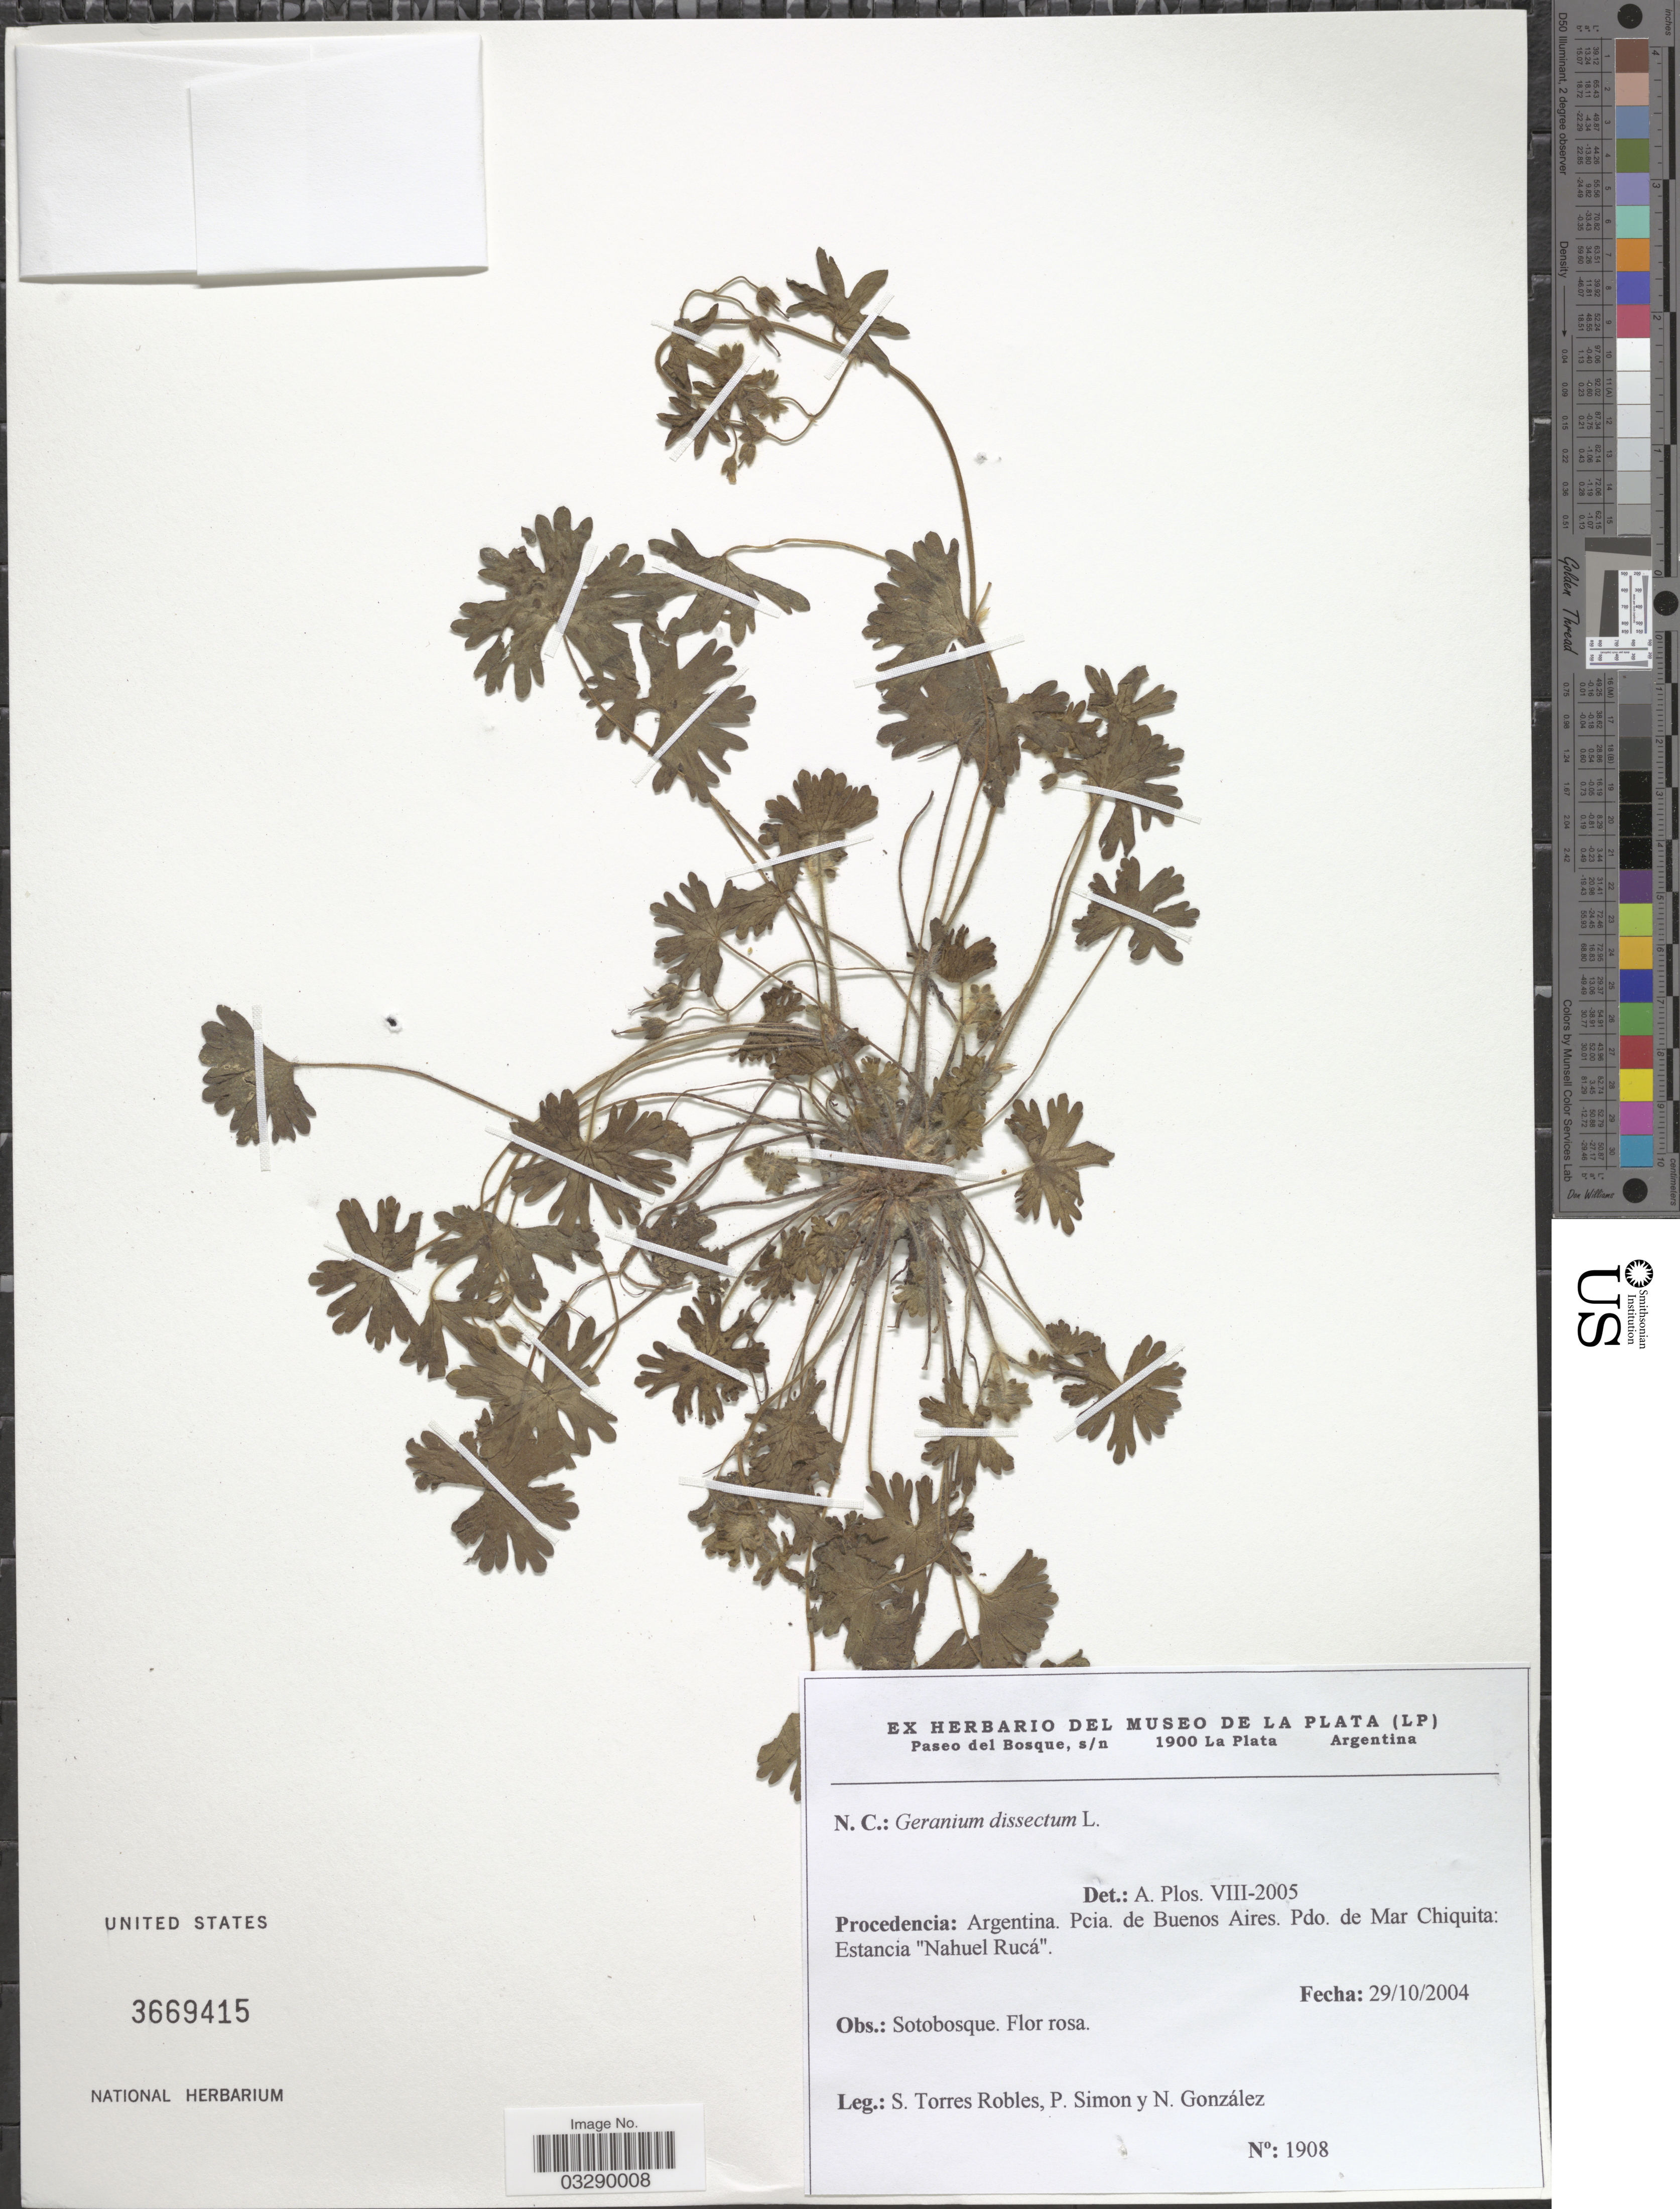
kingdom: Plantae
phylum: Tracheophyta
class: Magnoliopsida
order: Geraniales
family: Geraniaceae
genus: Geranium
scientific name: Geranium dissectum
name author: L.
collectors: S. Torres Robles, P. Simon & N. Gonzalez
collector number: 1908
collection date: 2004-10-29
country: Argentina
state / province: Buenos Aires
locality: Pcia. de Buenos Aires. Pdo. de Mar Chiquita: Estancia "Nahuel Rucá".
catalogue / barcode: US 3669415